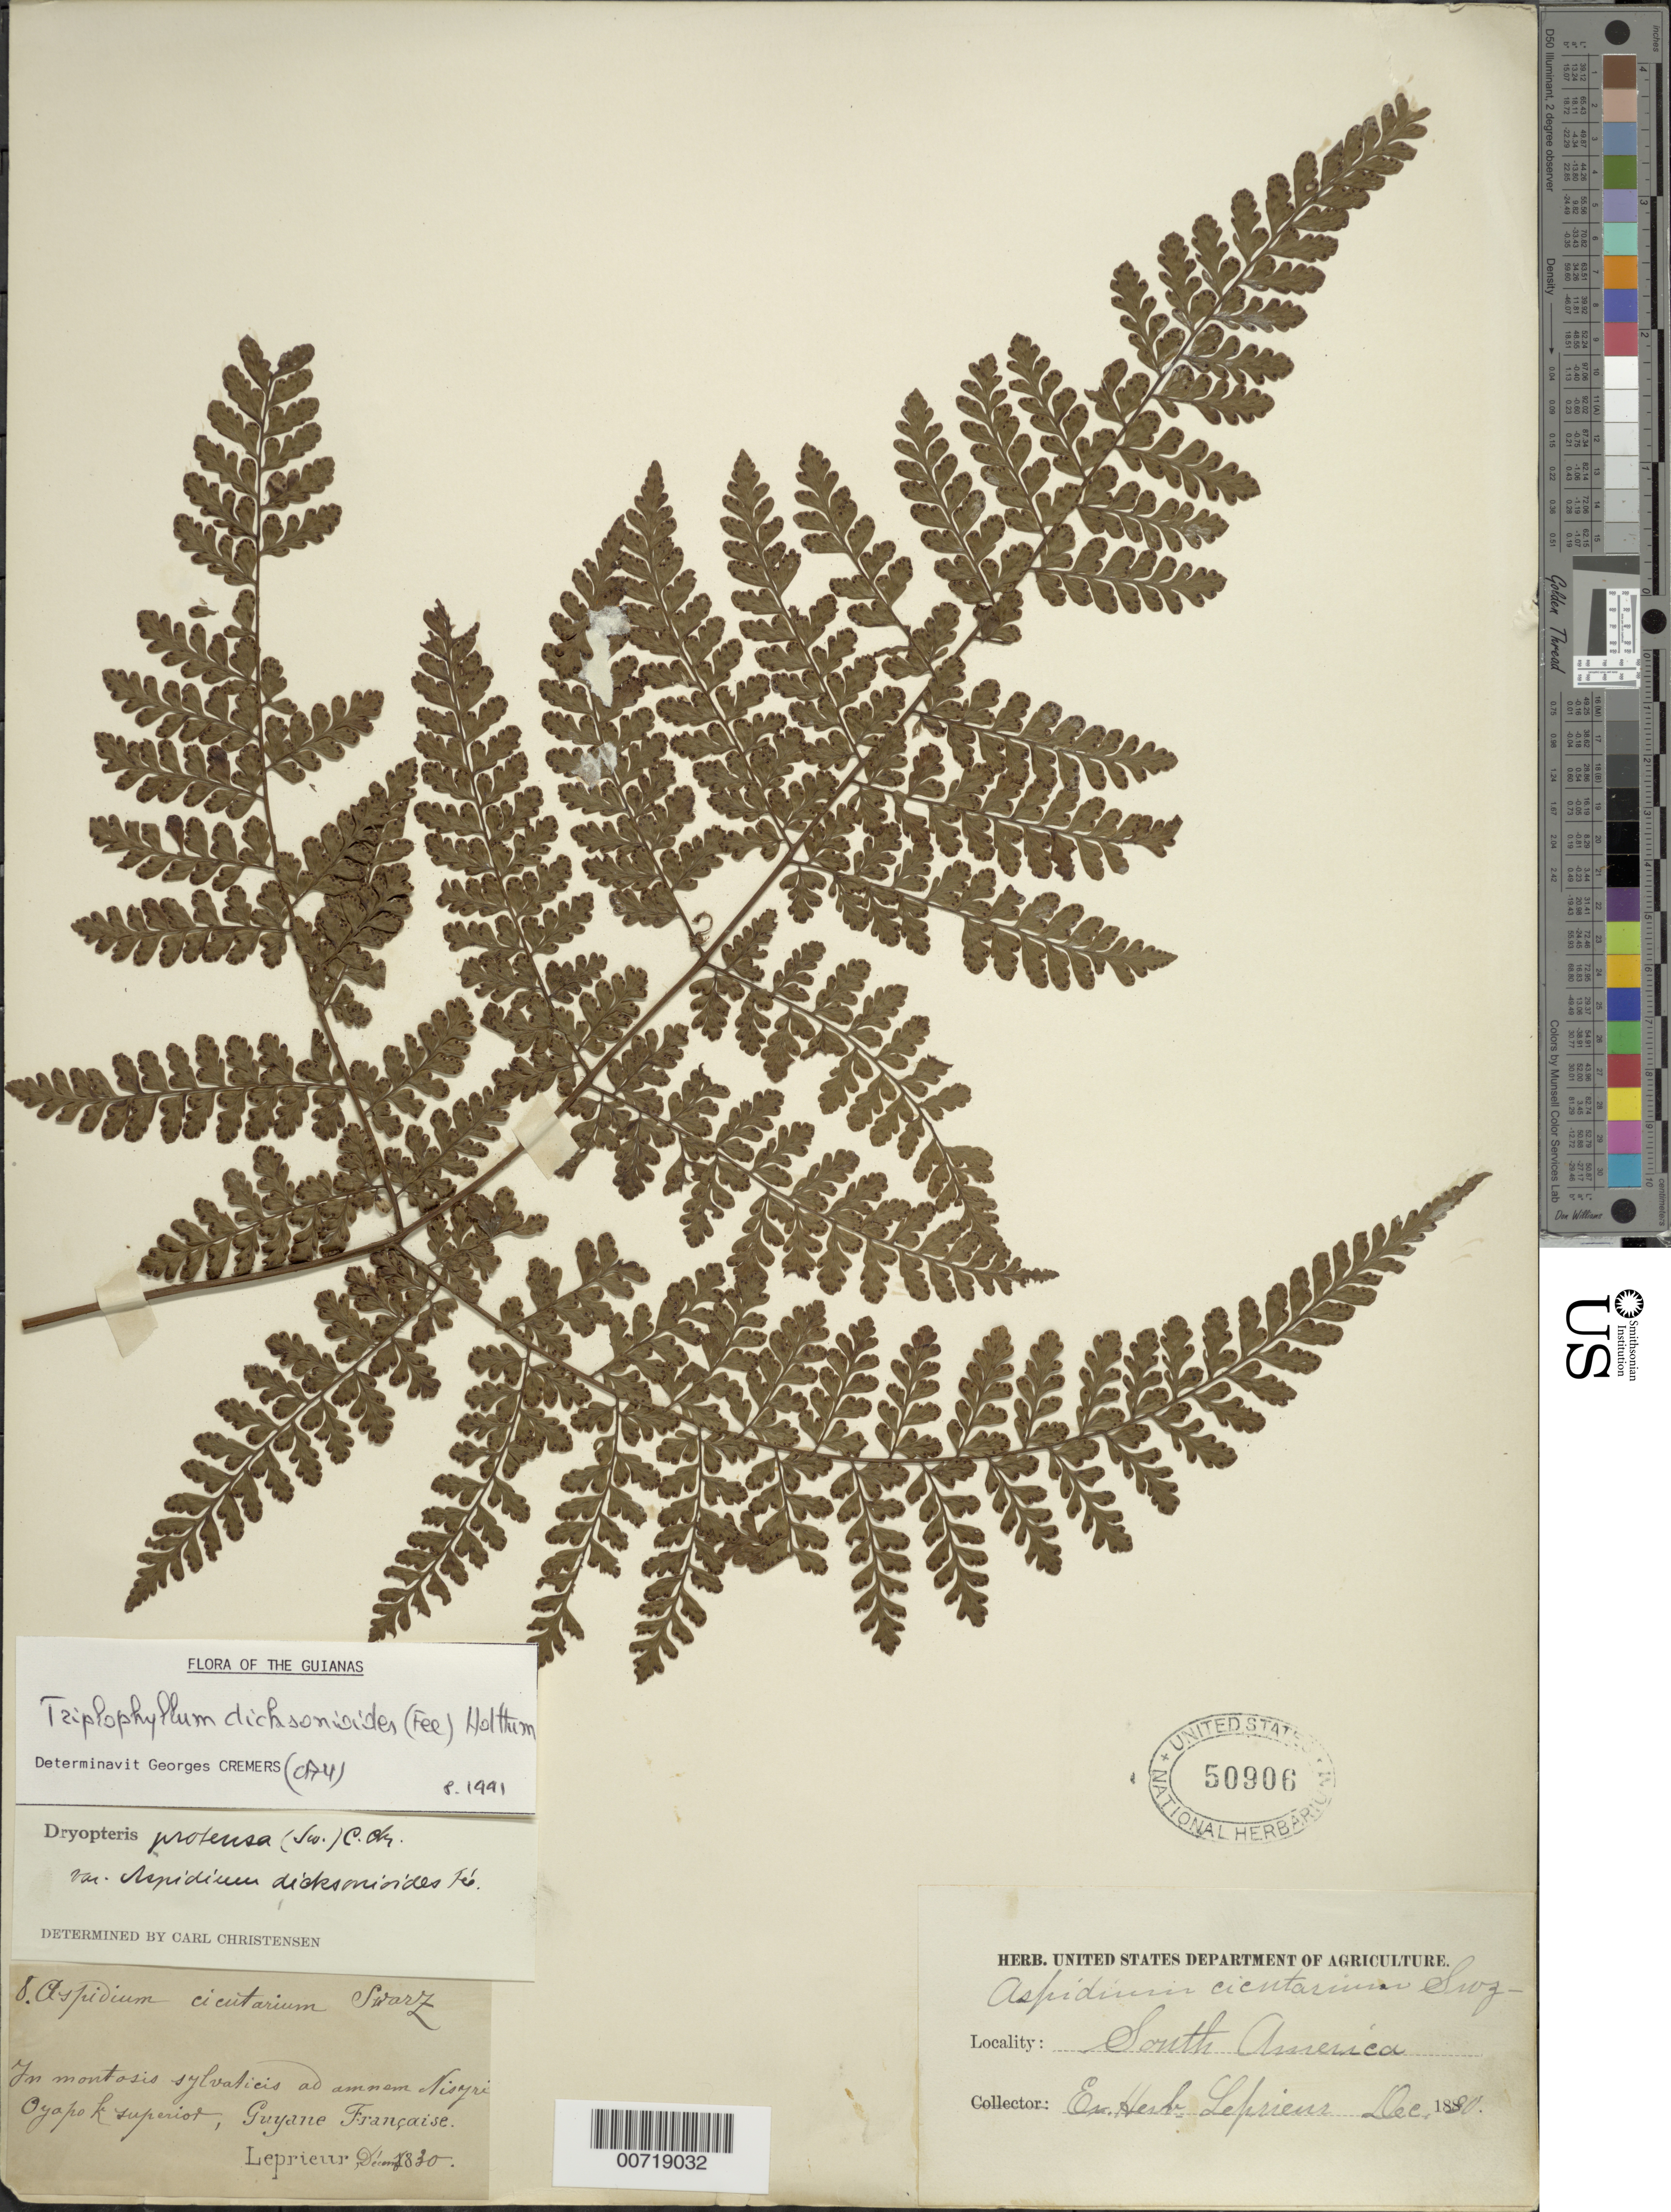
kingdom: Plantae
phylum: Tracheophyta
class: Polypodiopsida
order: Polypodiales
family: Tectariaceae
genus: Triplophyllum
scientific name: Triplophyllum dicksonioides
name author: (Fée) Holttum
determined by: Cremers, Georges A.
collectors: F. M. R. Leprieur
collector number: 8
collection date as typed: December 1830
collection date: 1830-12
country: French Guiana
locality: Oyapok, Nisgri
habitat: Montosis sylvaticis ad amnam Nisgri Oyapok superior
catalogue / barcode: US 50906